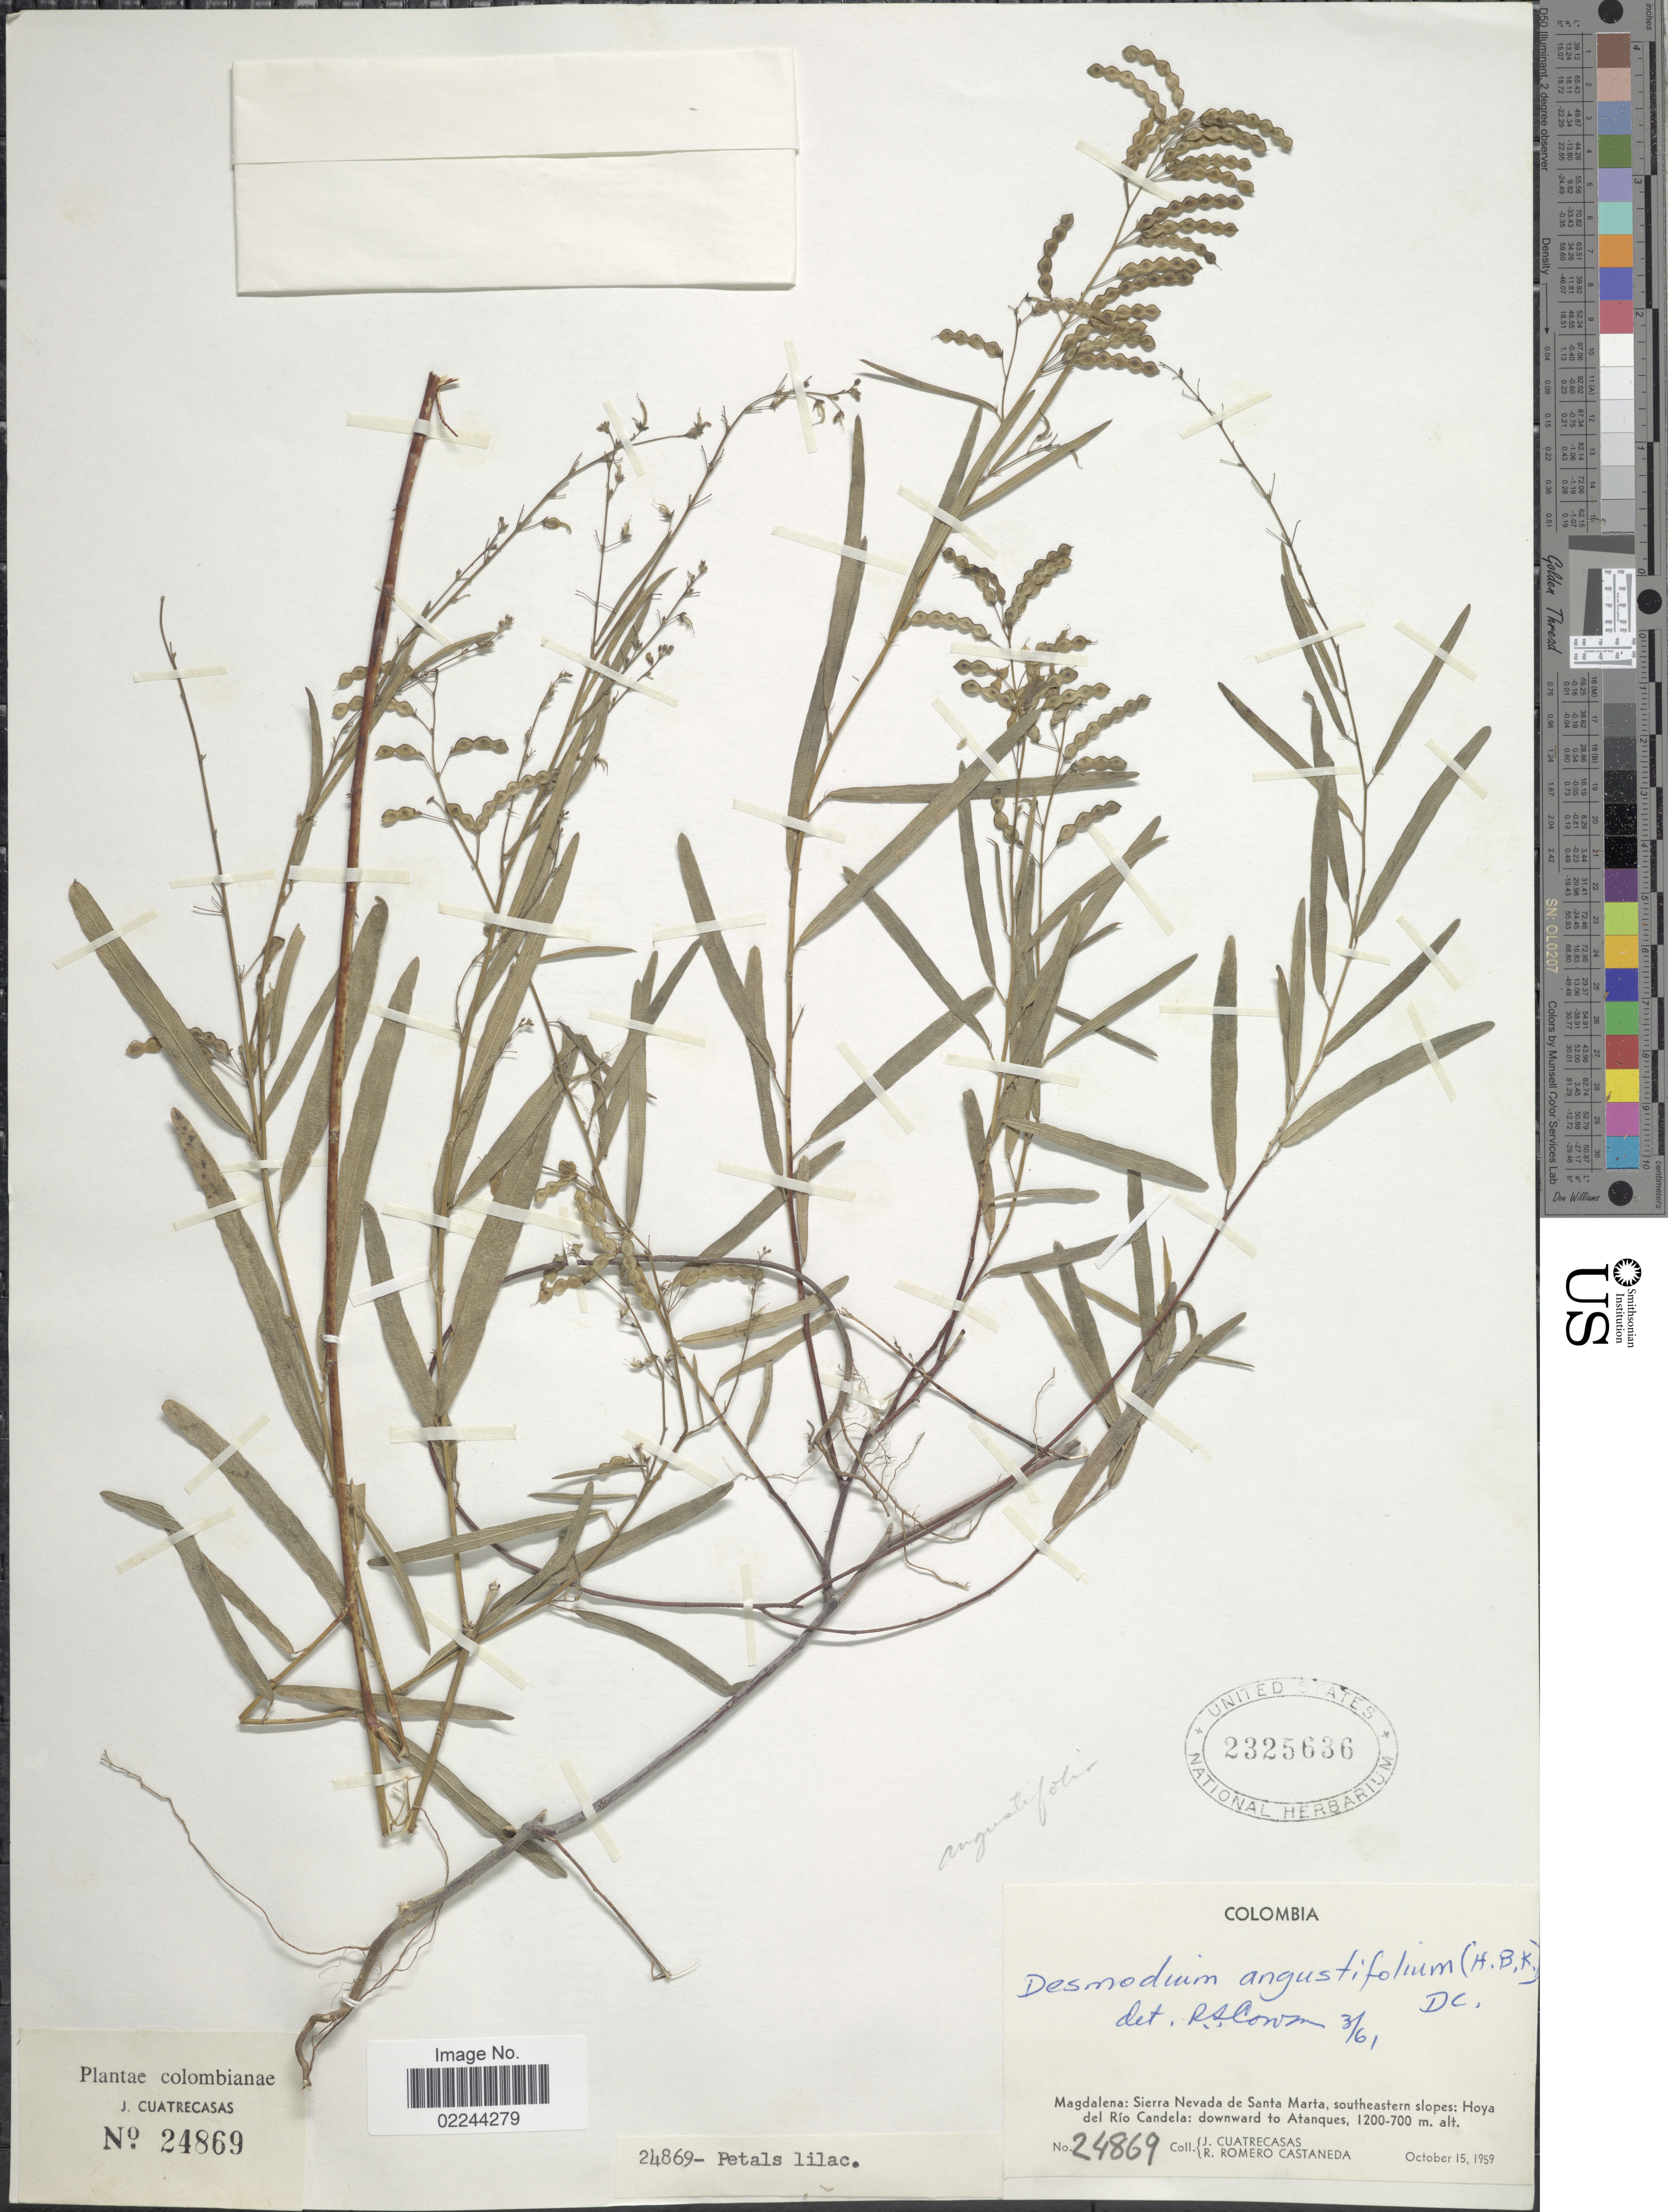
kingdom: Plantae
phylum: Tracheophyta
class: Magnoliopsida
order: Fabales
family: Fabaceae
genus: Desmodium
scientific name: Desmodium angustifolium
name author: (Kunth) DC.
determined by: Cowan, R. S.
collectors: J. Cuatrecasas & R. Romero Castañeda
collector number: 24869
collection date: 1959-10-15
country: Colombia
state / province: Magdalena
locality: Sierra Nevada de Santa Marta, southeastern slopes: Hoya del Río Candela; downward to Atanques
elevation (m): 700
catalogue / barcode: US 2325636